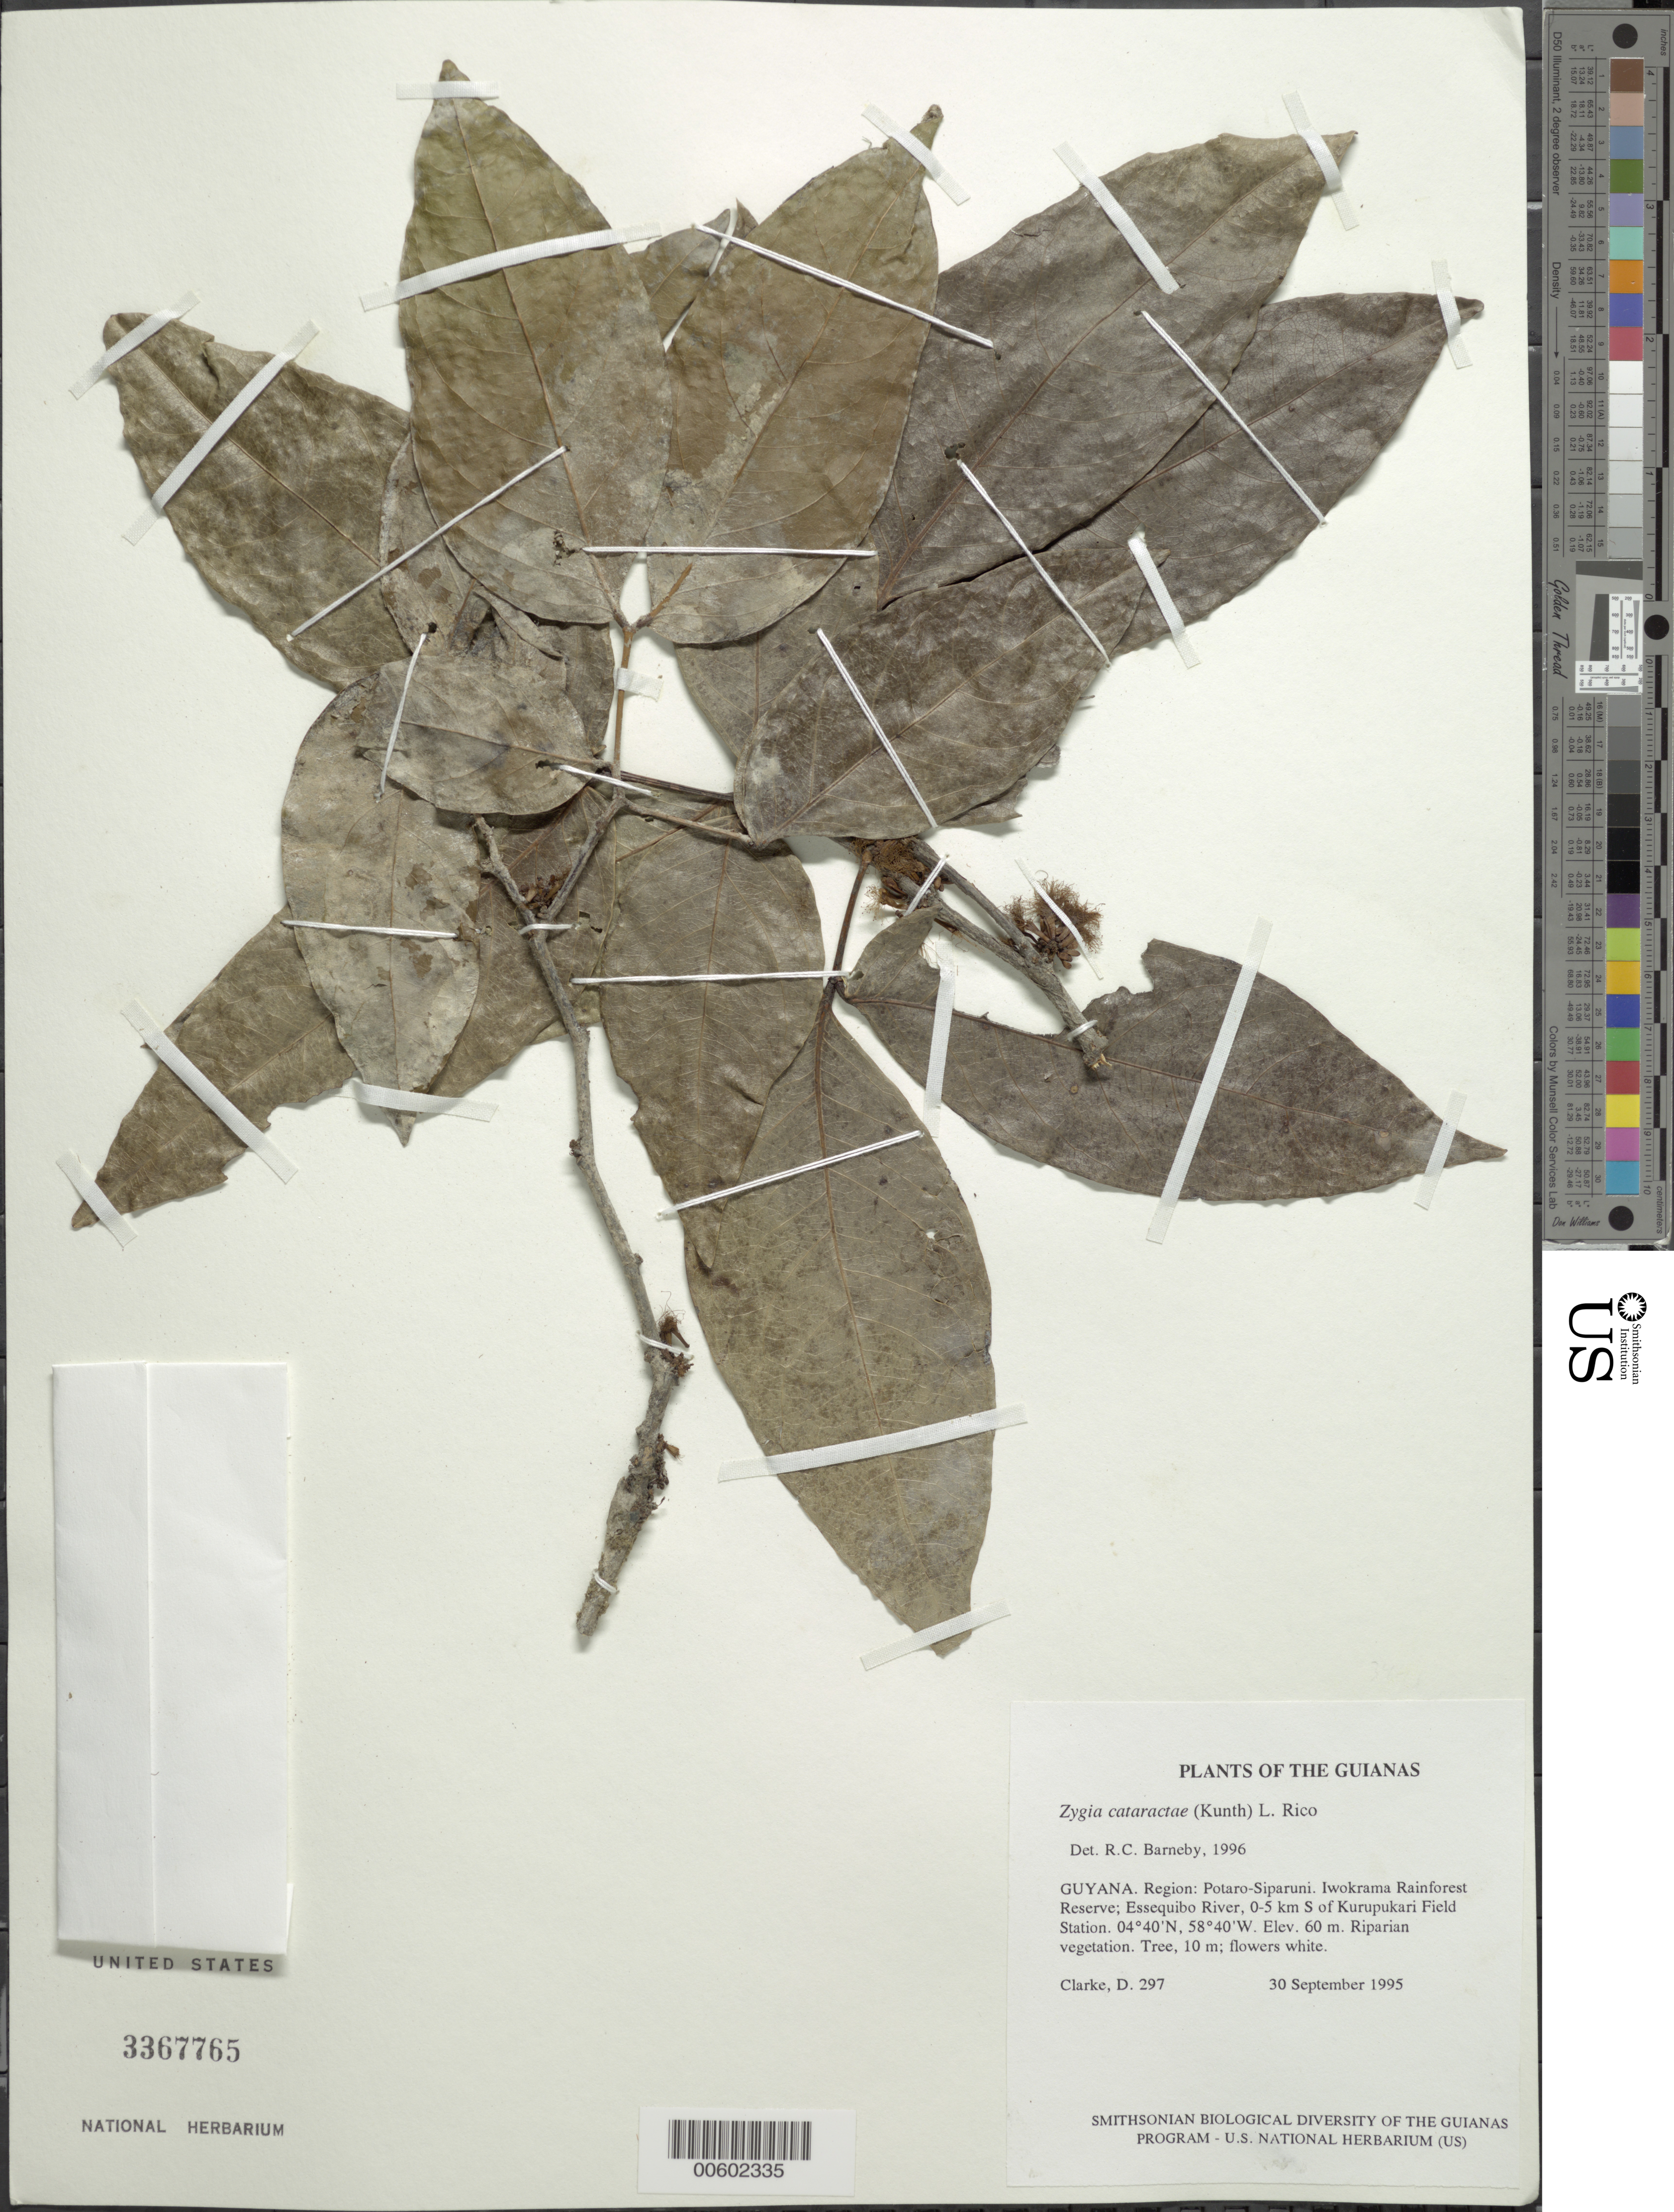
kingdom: Plantae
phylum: Tracheophyta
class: Magnoliopsida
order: Fabales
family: Fabaceae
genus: Zygia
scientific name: Zygia cataractae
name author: (Kunth) L. Rico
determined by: Barneby, Rupert C., (NY)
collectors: H. D. Clarke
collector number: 297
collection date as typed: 30 September 1995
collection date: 1995-09-30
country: Guyana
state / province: Potaro-Siparuni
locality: Iwokrama Rainforest Reserve; Essequibo River, 0-5 km S of Kurupukari Field Station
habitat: Riparian vegetation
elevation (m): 60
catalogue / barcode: US 3367765